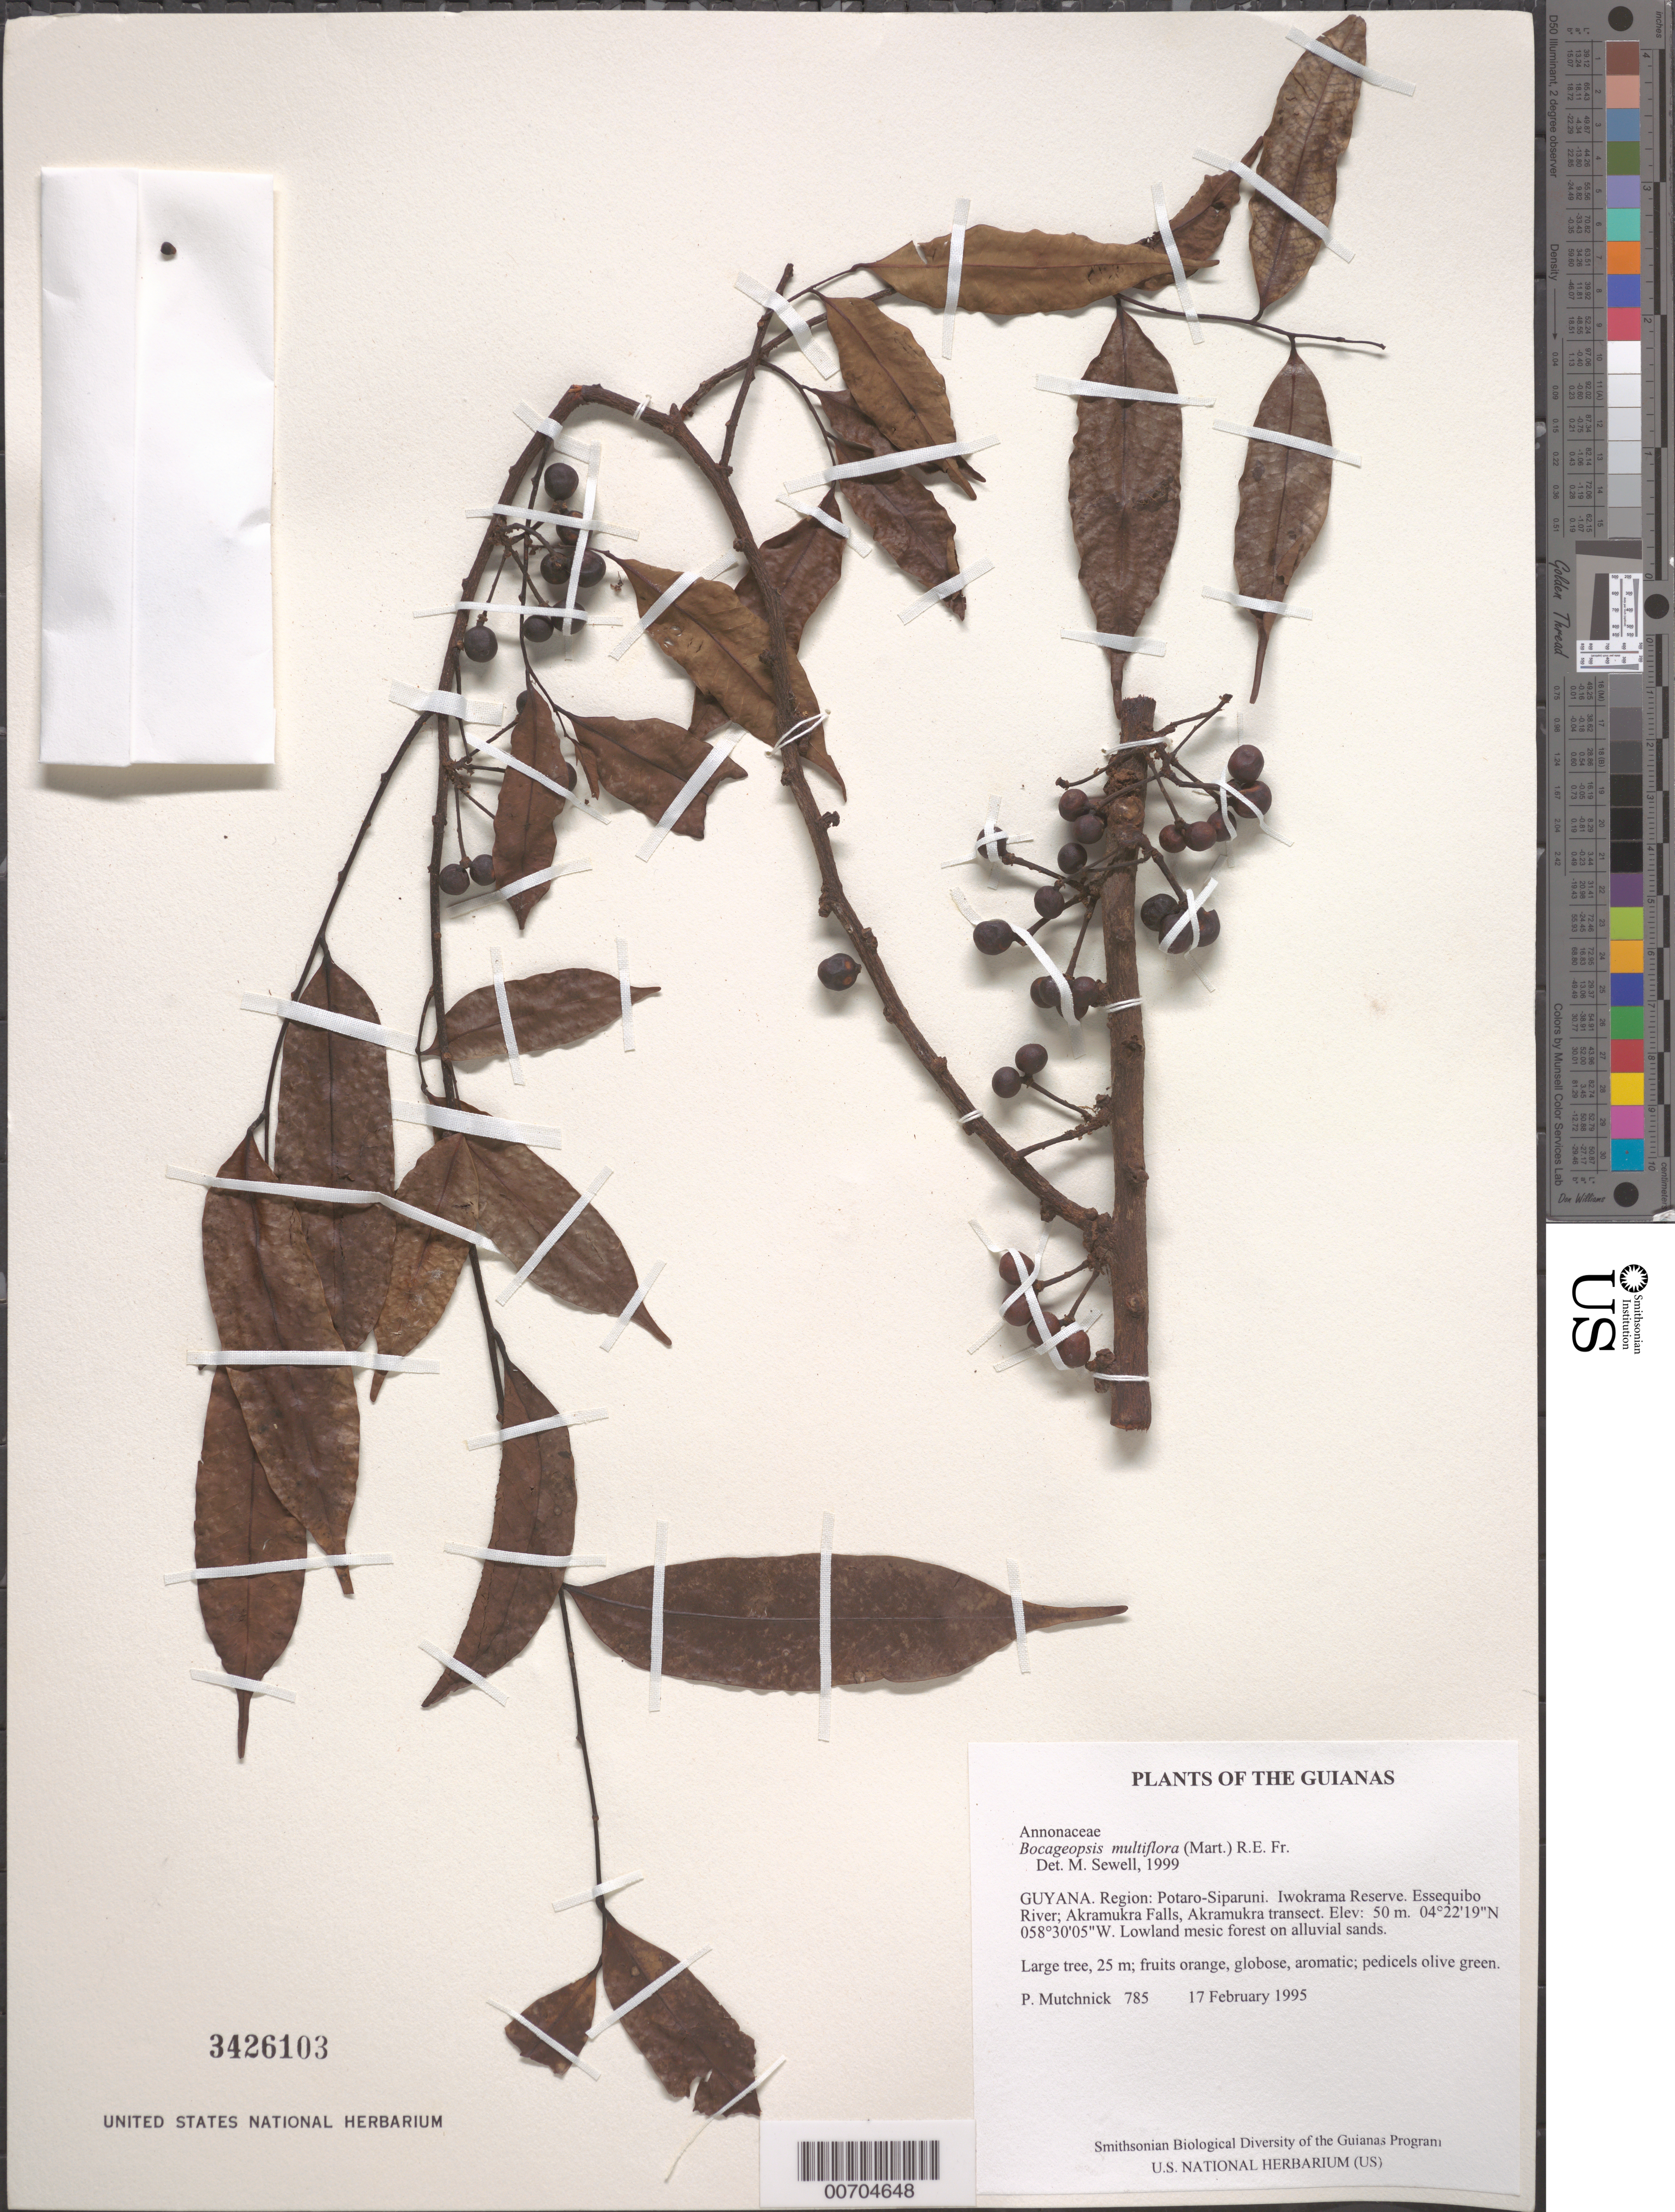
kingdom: Plantae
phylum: Tracheophyta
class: Magnoliopsida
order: Magnoliales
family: Annonaceae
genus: Bocageopsis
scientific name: Bocageopsis multiflora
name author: (Mart.) R.E. Fr.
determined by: Sewell, M.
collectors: P. Mutchnick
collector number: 785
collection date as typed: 17 February 1995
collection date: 1995-02-17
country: Guyana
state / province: Potaro-Siparuni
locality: Iwokrama Reserve. Essequibo River; Akramukra Falls, Akramukra transect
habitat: Lowland mesic forest on alluvial sands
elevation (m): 50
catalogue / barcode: US 3426103